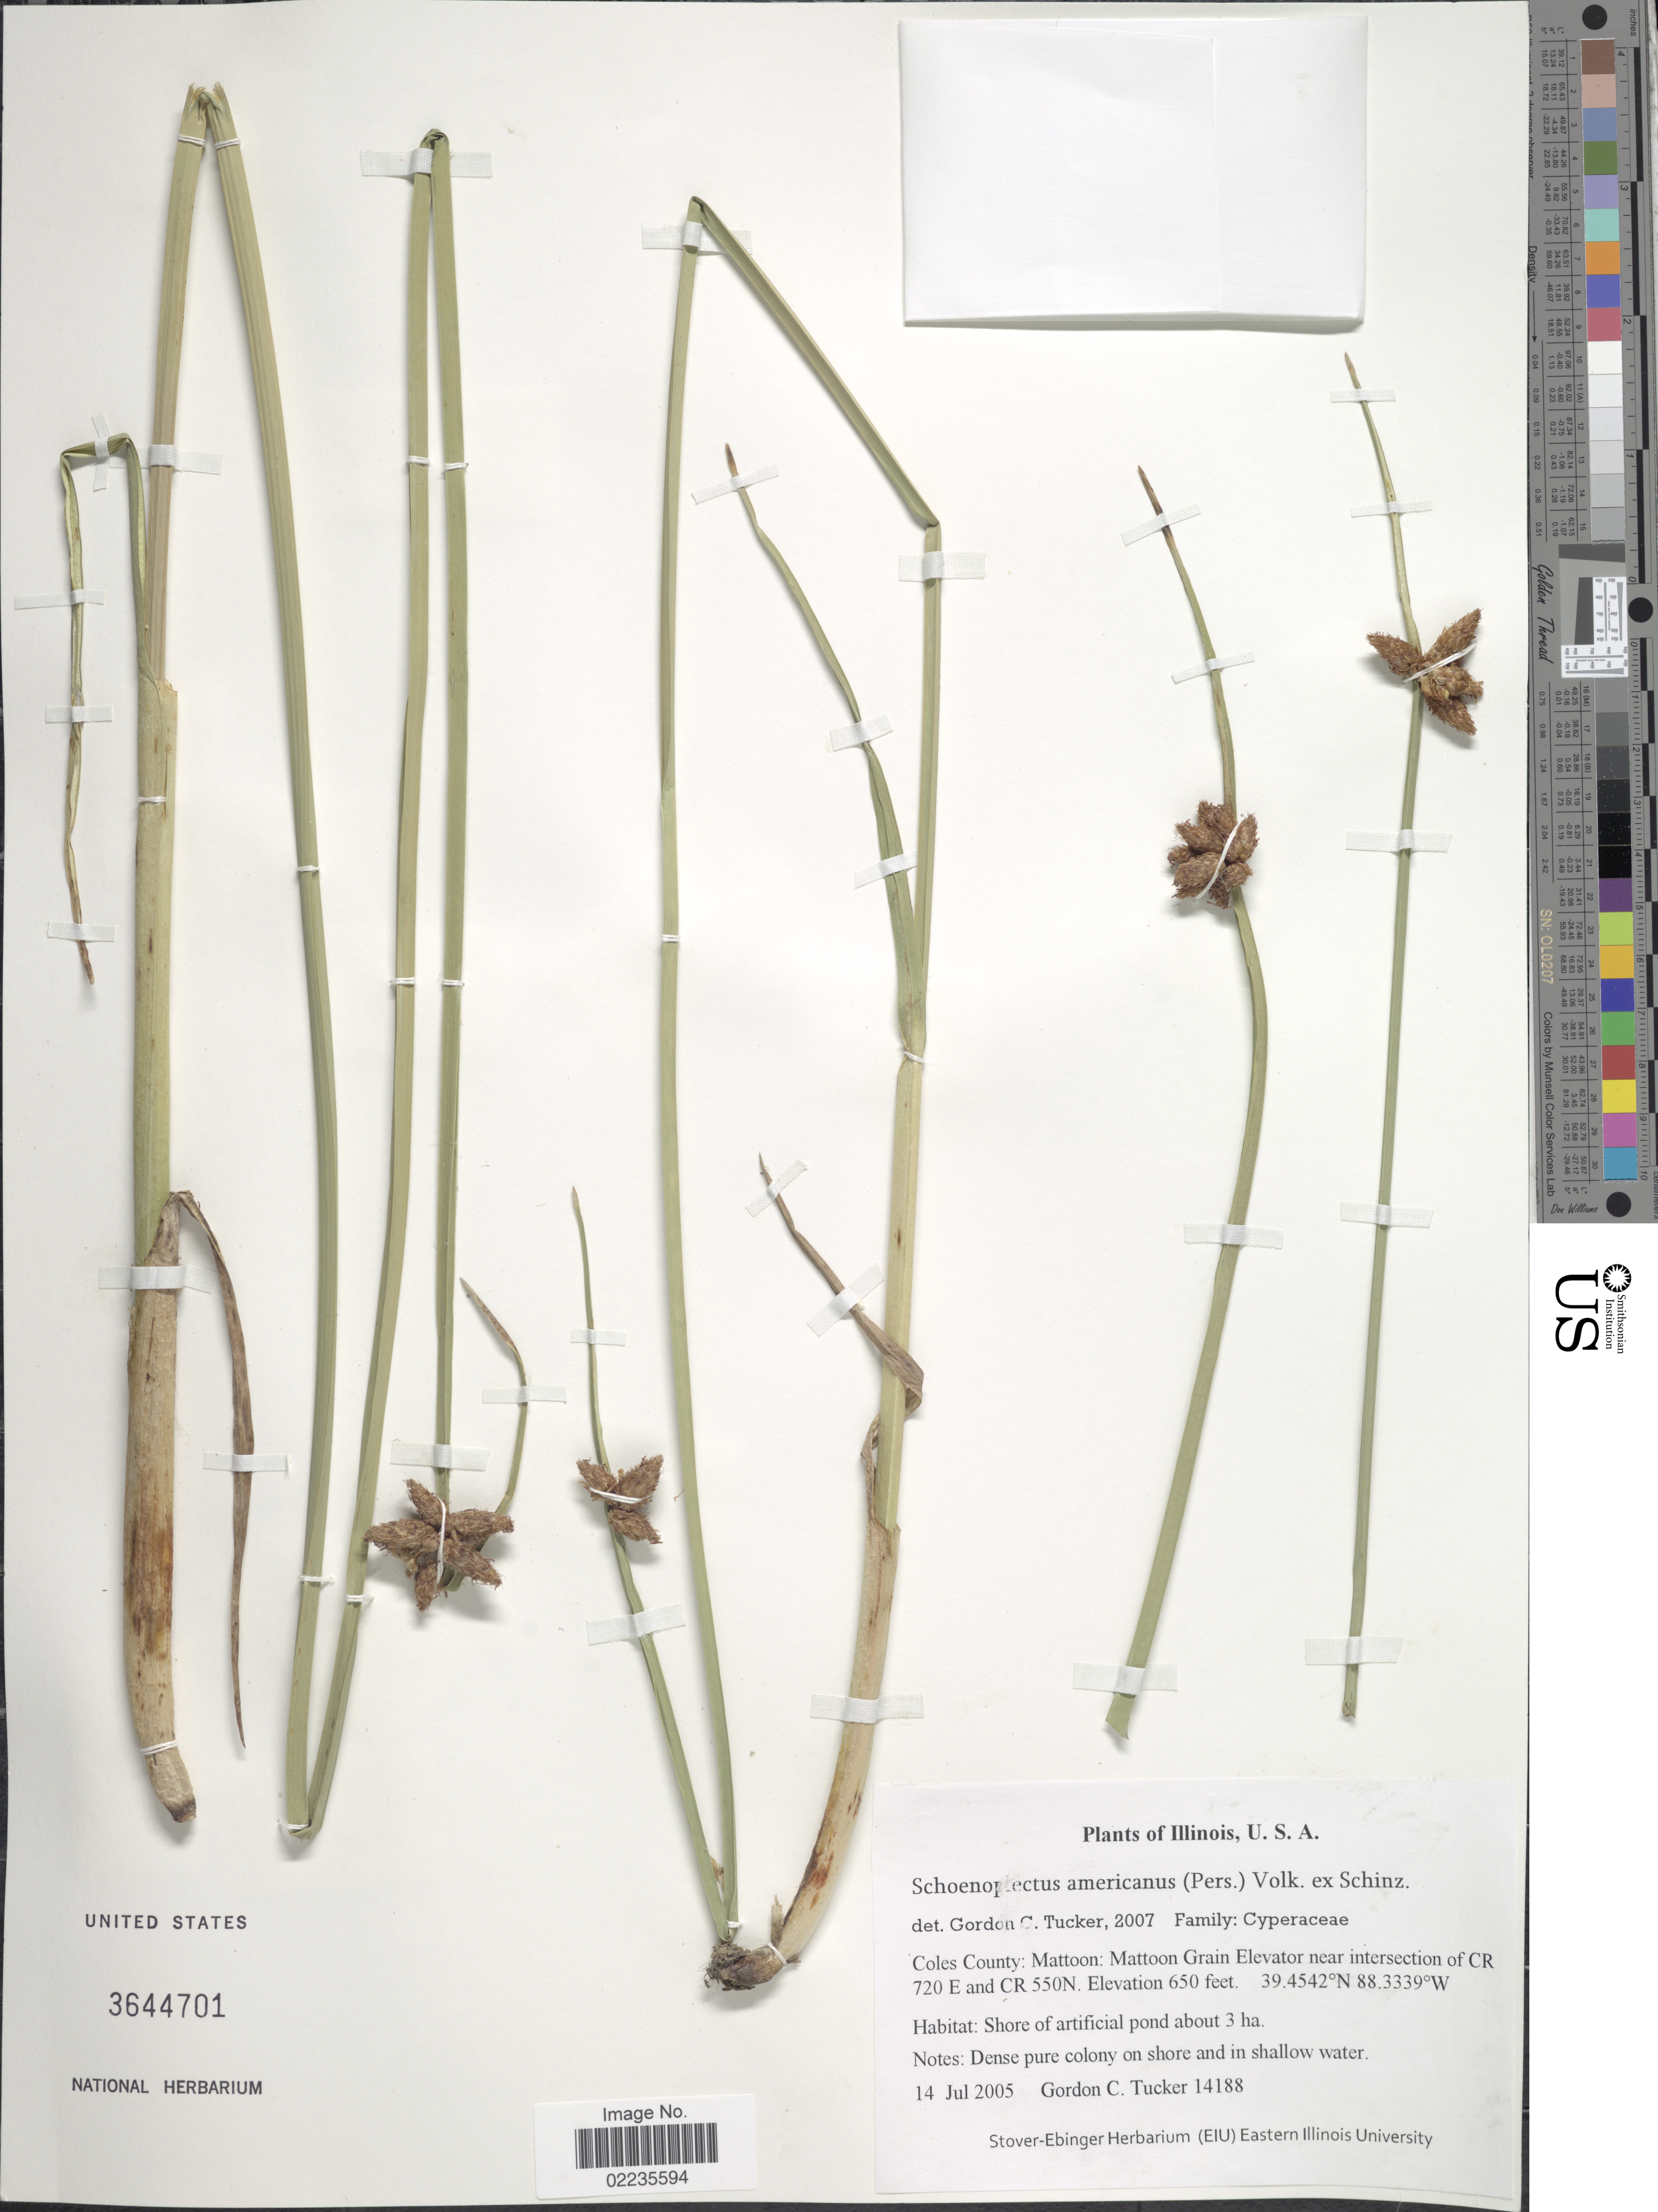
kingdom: Plantae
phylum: Tracheophyta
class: Liliopsida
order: Poales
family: Cyperaceae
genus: Schoenoplectus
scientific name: Schoenoplectus americanus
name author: (Pers.) Volkart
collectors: G. C. Tucker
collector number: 14188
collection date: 2005-07-14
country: United States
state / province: Illinois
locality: Coles County: Mattoon: Mattoon Grain Elevator near intersection of CR 720 E and CR 550N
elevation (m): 198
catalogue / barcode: US 3644701